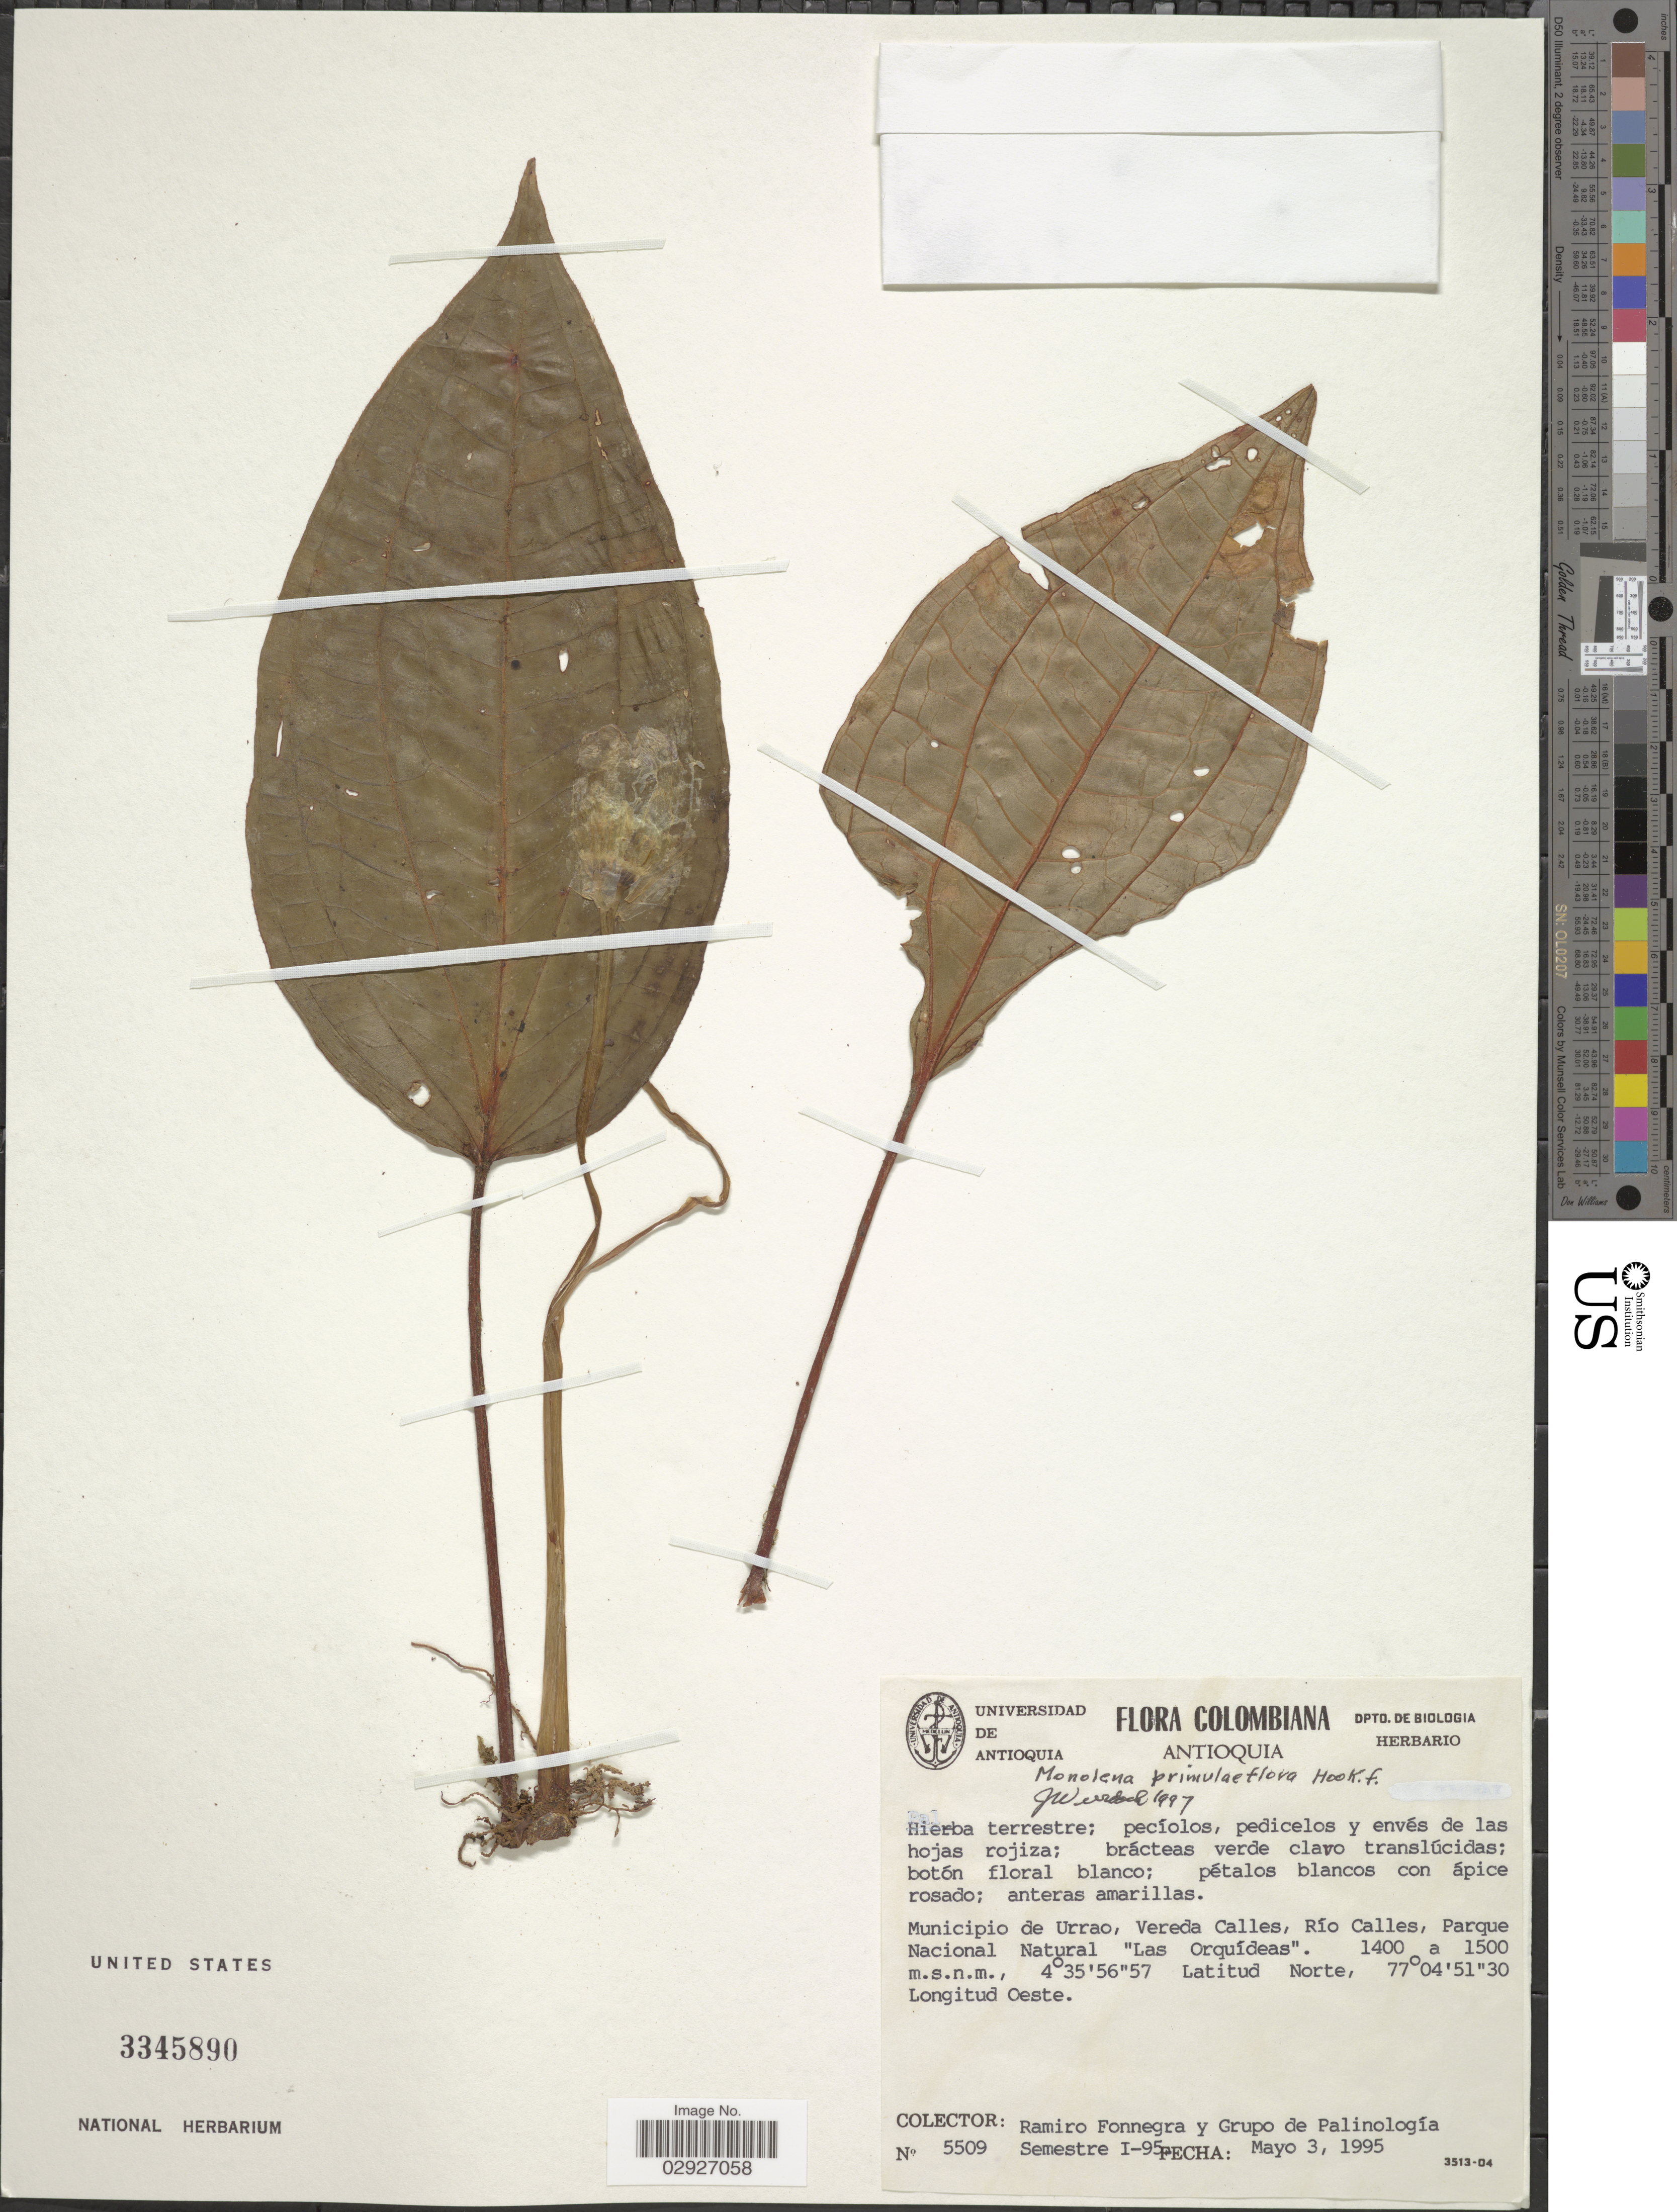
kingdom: Plantae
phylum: Tracheophyta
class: Magnoliopsida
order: Myrtales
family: Melastomataceae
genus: Monolena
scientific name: Monolena primuliflora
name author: Hook. f.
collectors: R. Fonnegra G. & Grupo de Palinología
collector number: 5509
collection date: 1995-05-03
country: Colombia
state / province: Antioquia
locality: Municipio de Urrao, Vereda Calles, Río Calles, Parque Nacional Natural "Las Orquídeas".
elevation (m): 1400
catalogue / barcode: US 3345890